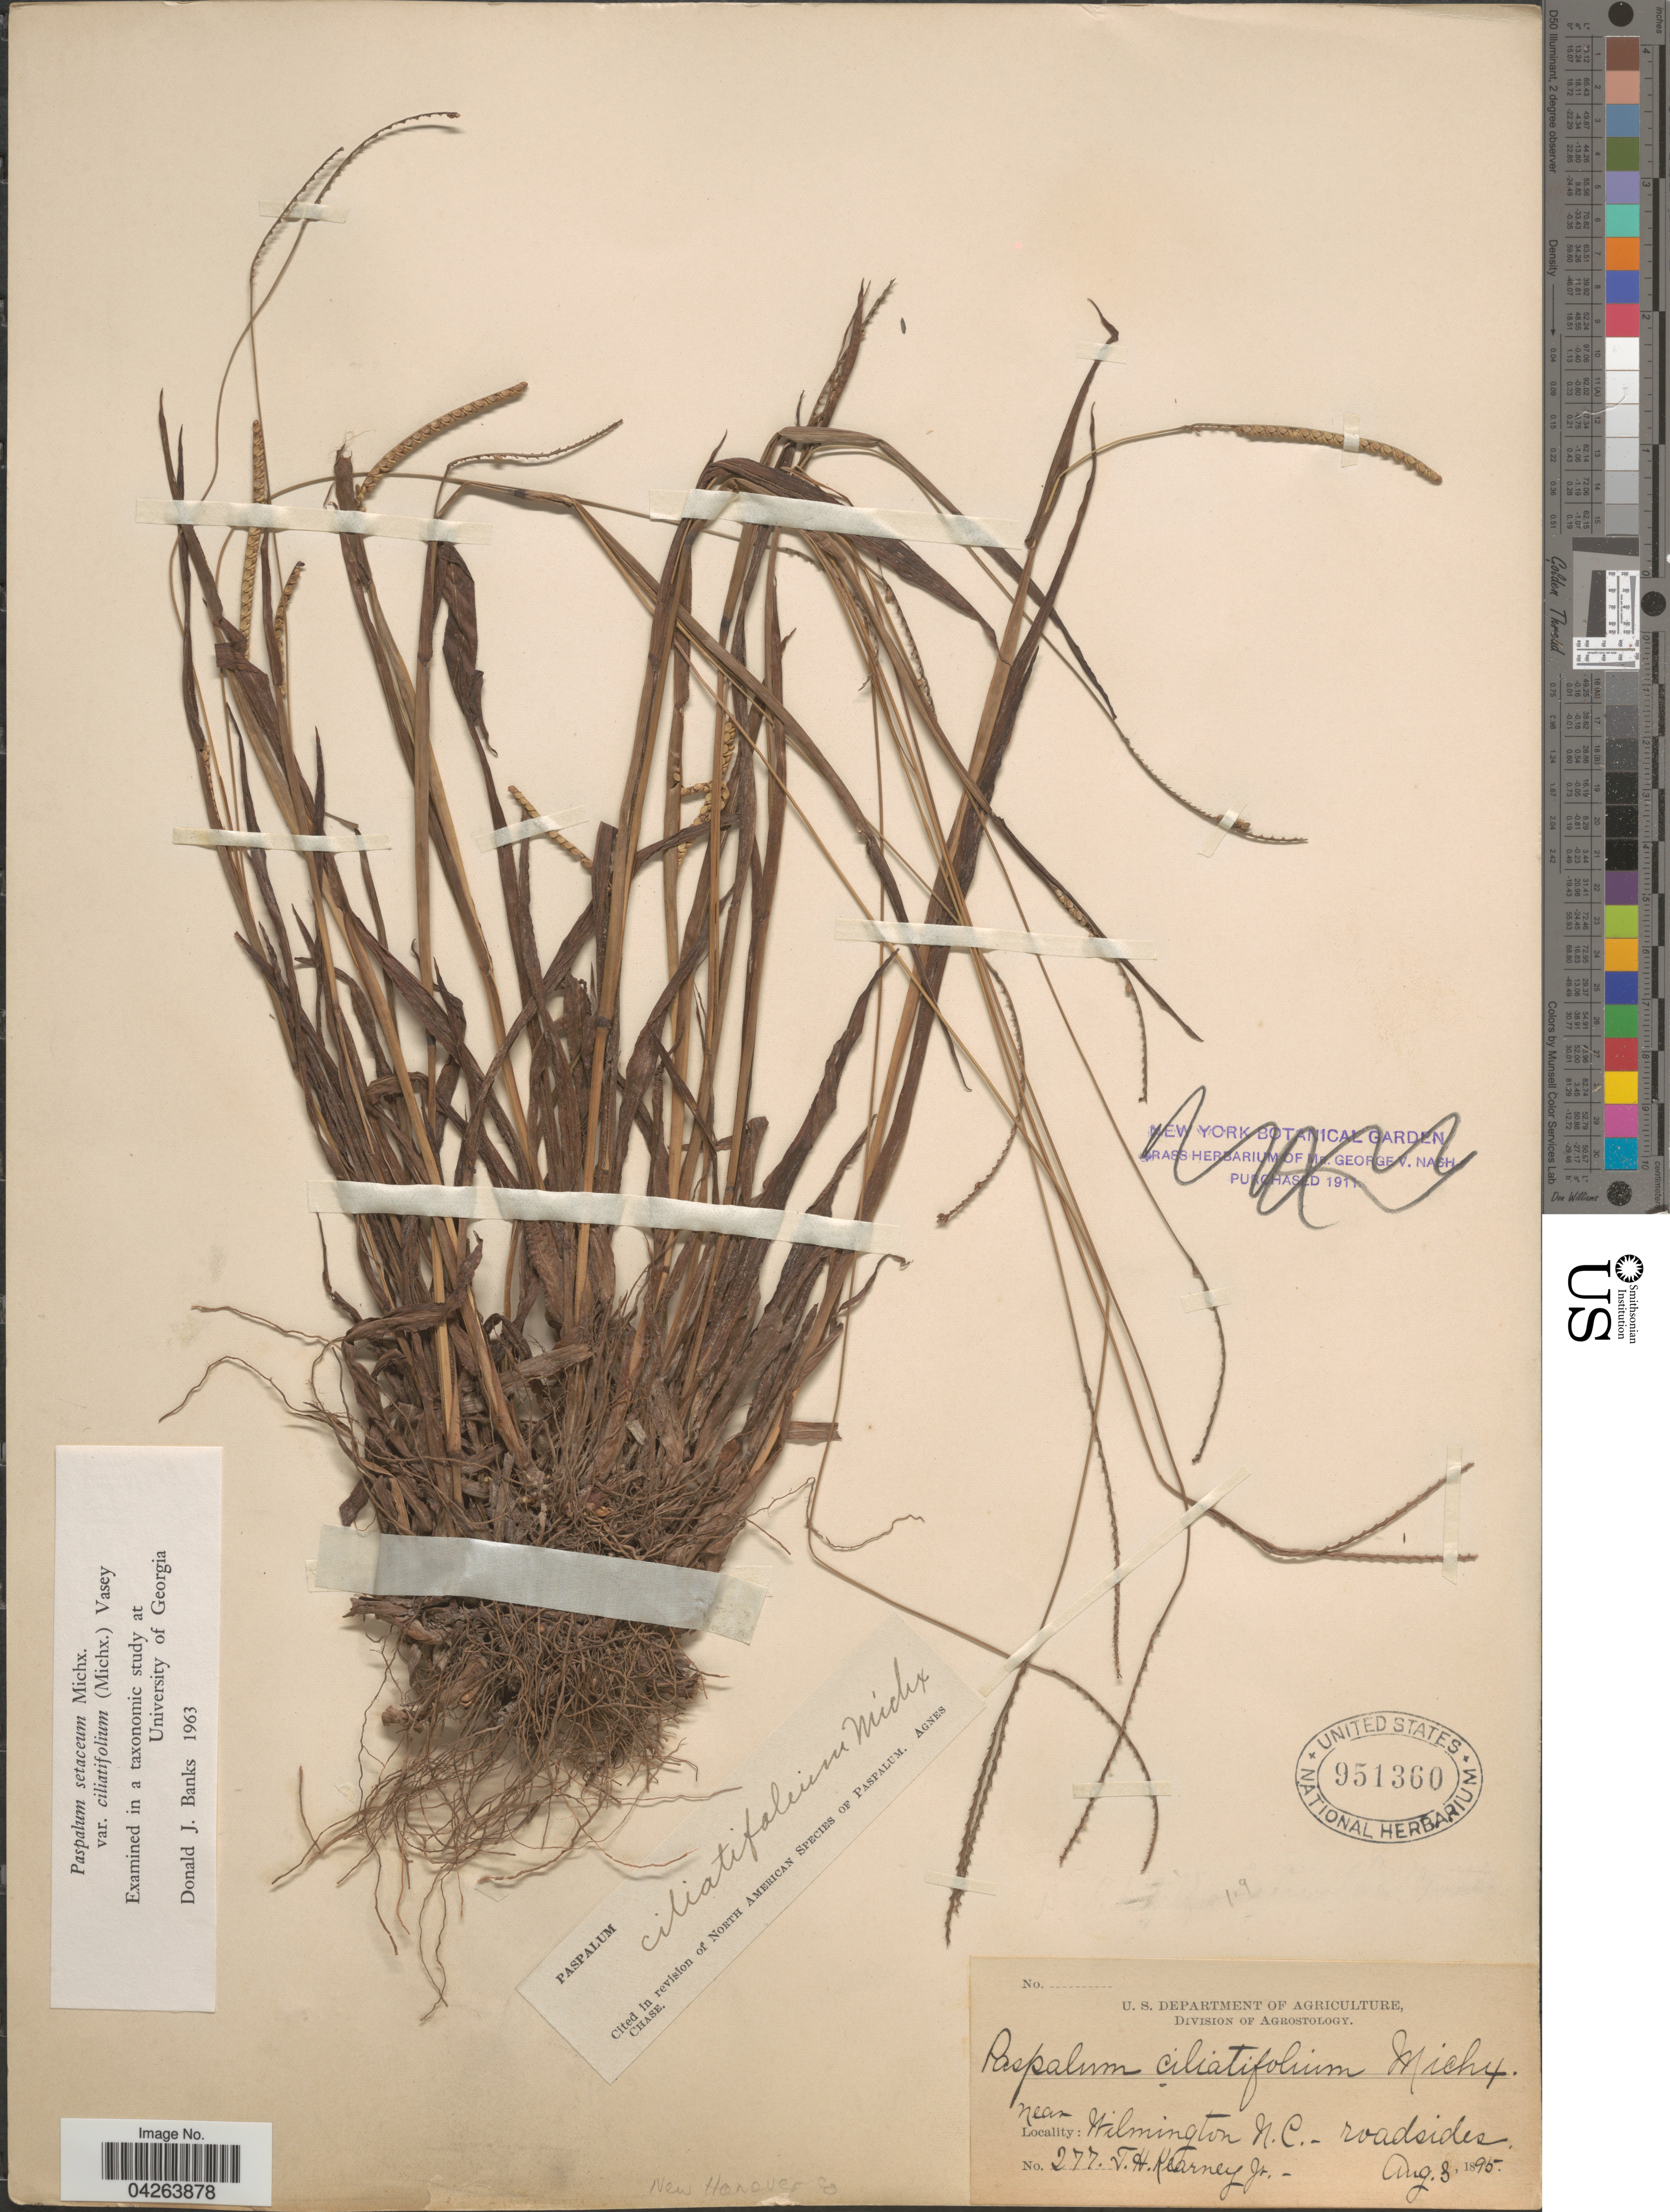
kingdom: Plantae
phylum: Tracheophyta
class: Liliopsida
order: Poales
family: Poaceae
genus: Paspalum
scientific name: Paspalum setaceum var. ciliatifolium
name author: (Michx.) Vasey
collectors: T. H. Kearney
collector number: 277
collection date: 1895-08-03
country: United States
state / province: North Carolina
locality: Near Wilmington. New Hanover Co.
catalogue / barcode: US 951360